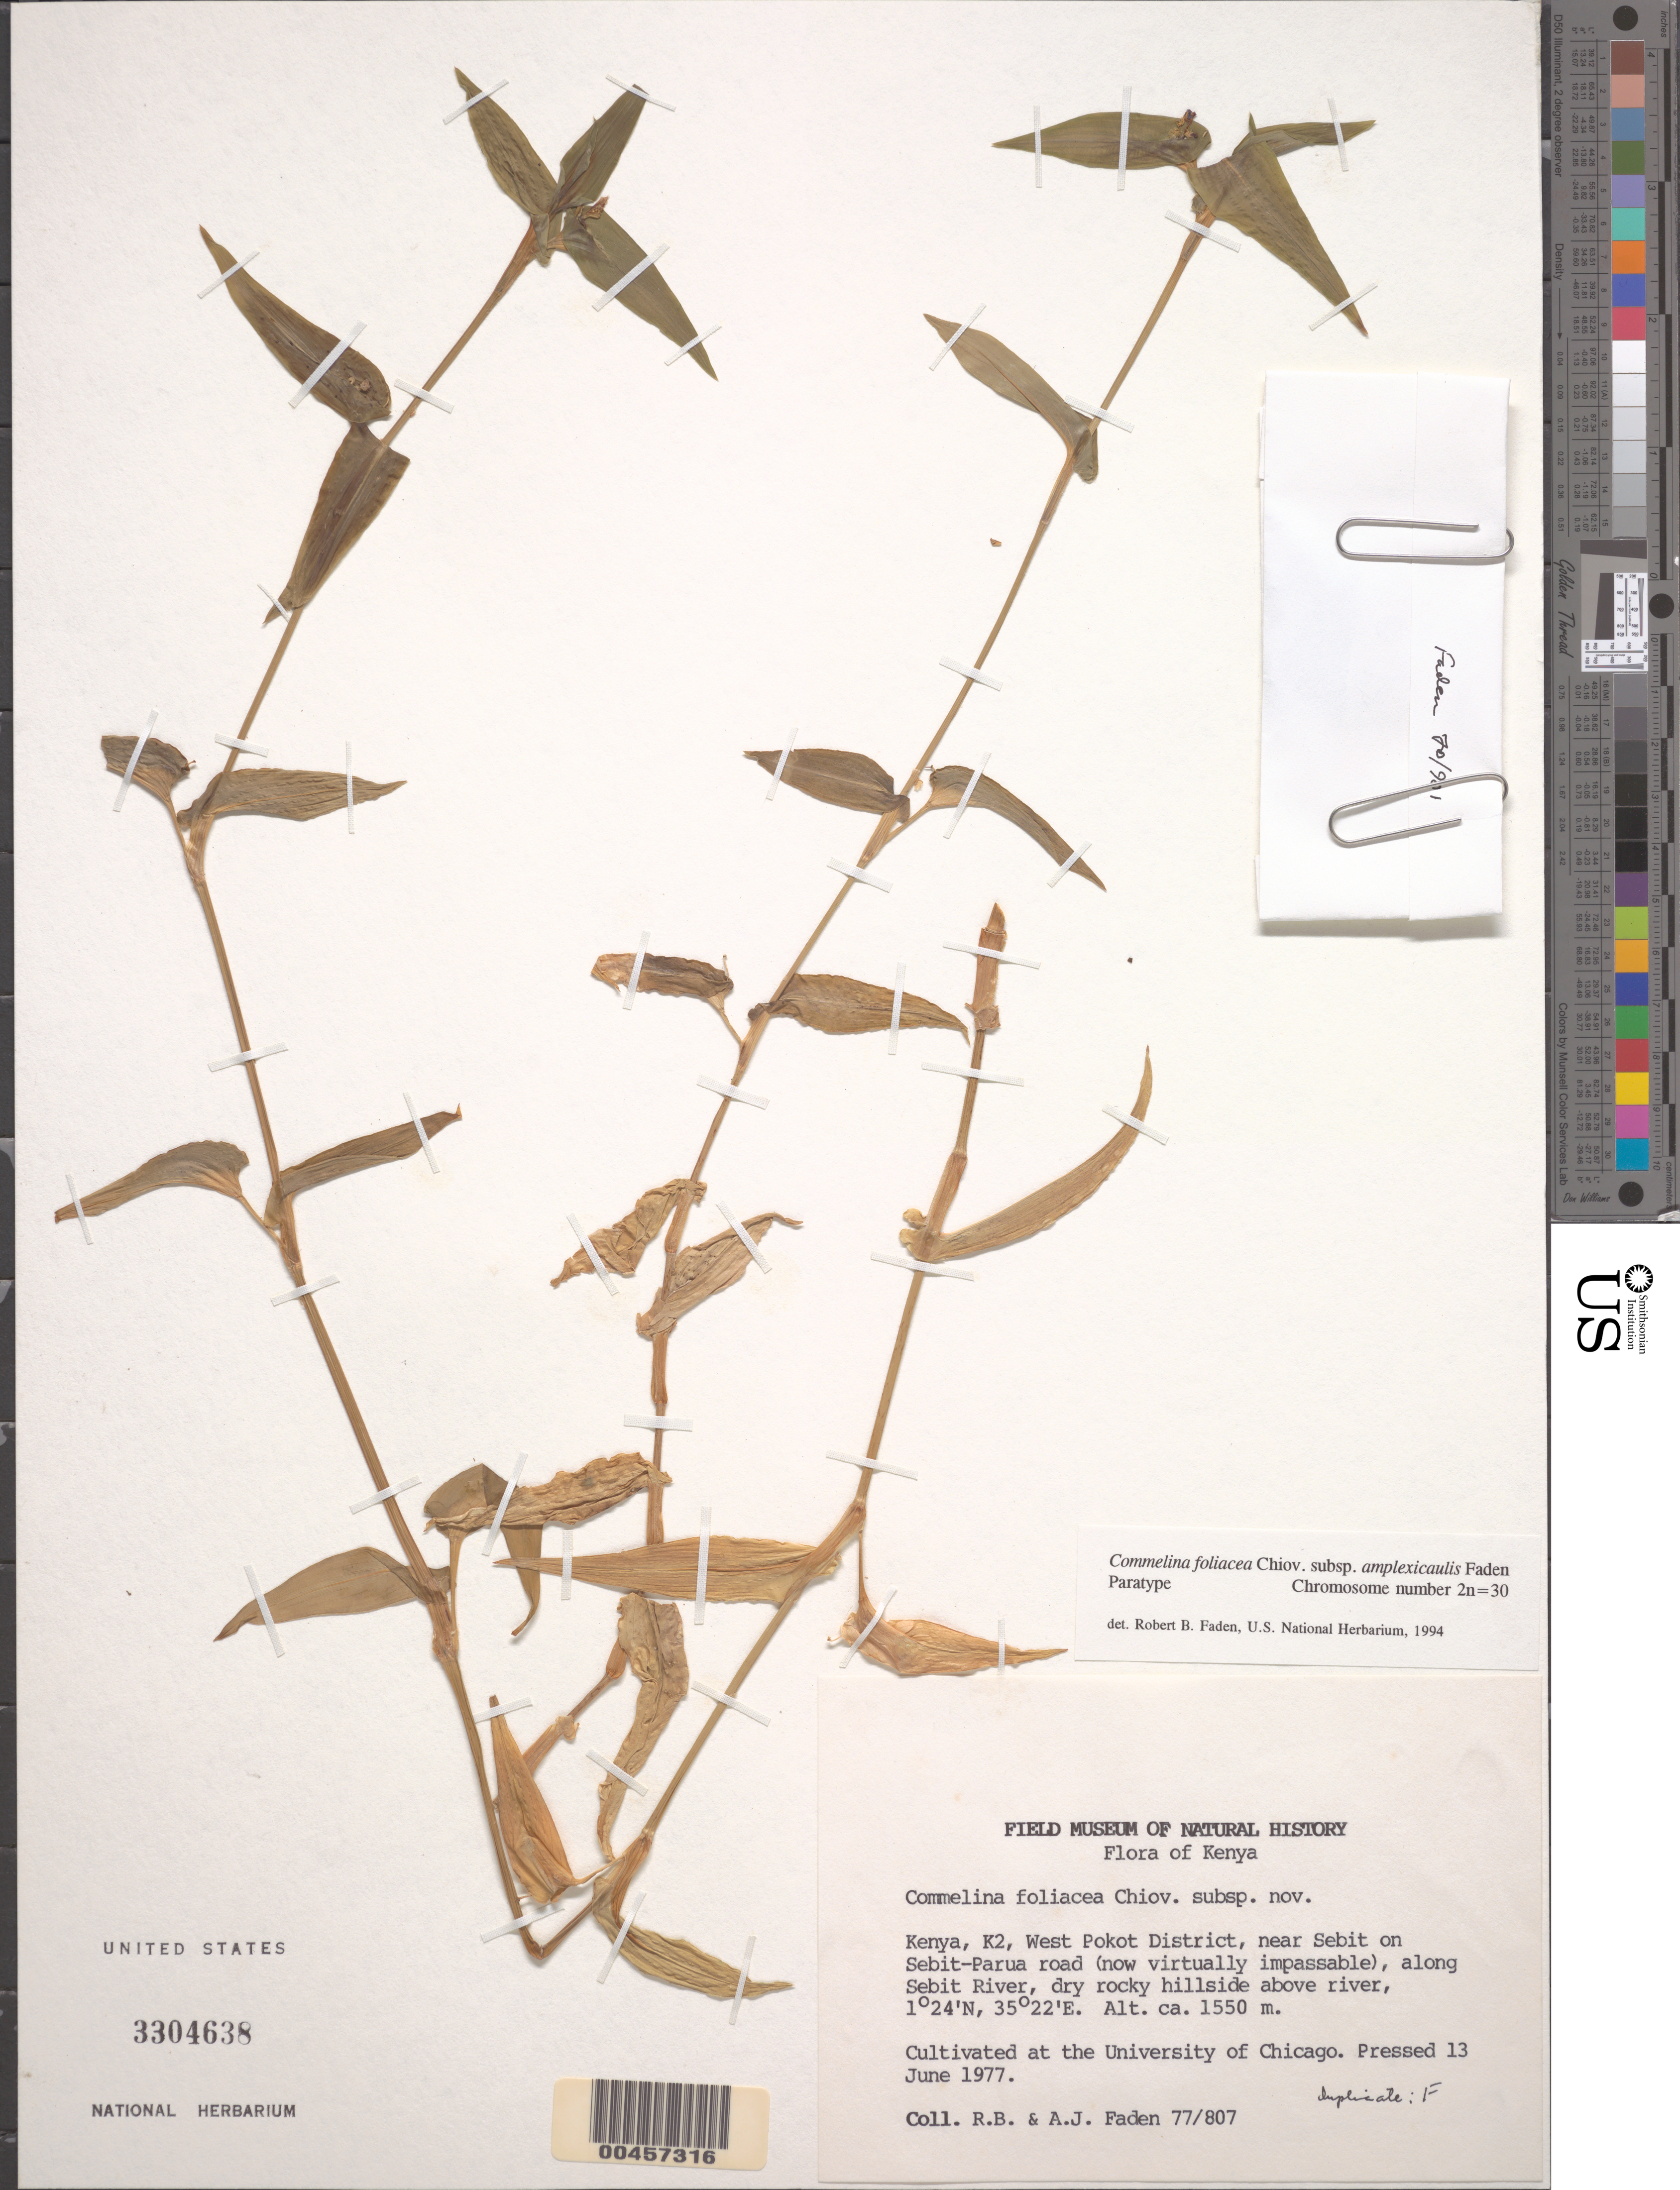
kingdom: Plantae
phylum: Tracheophyta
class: Liliopsida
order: Commelinales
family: Commelinaceae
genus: Commelina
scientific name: Commelina foliacea subsp. amplexicaulis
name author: Faden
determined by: Faden, Robert B., (US), Smithsonian Institution - National Museum of Natural History (UNITED STATES)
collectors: R. B. Faden & A. J. Faden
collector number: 77/807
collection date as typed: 13 Jun 1977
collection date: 1977-06-13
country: Kenya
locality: Near sebit on sebit-parua road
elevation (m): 1550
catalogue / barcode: US 3304638